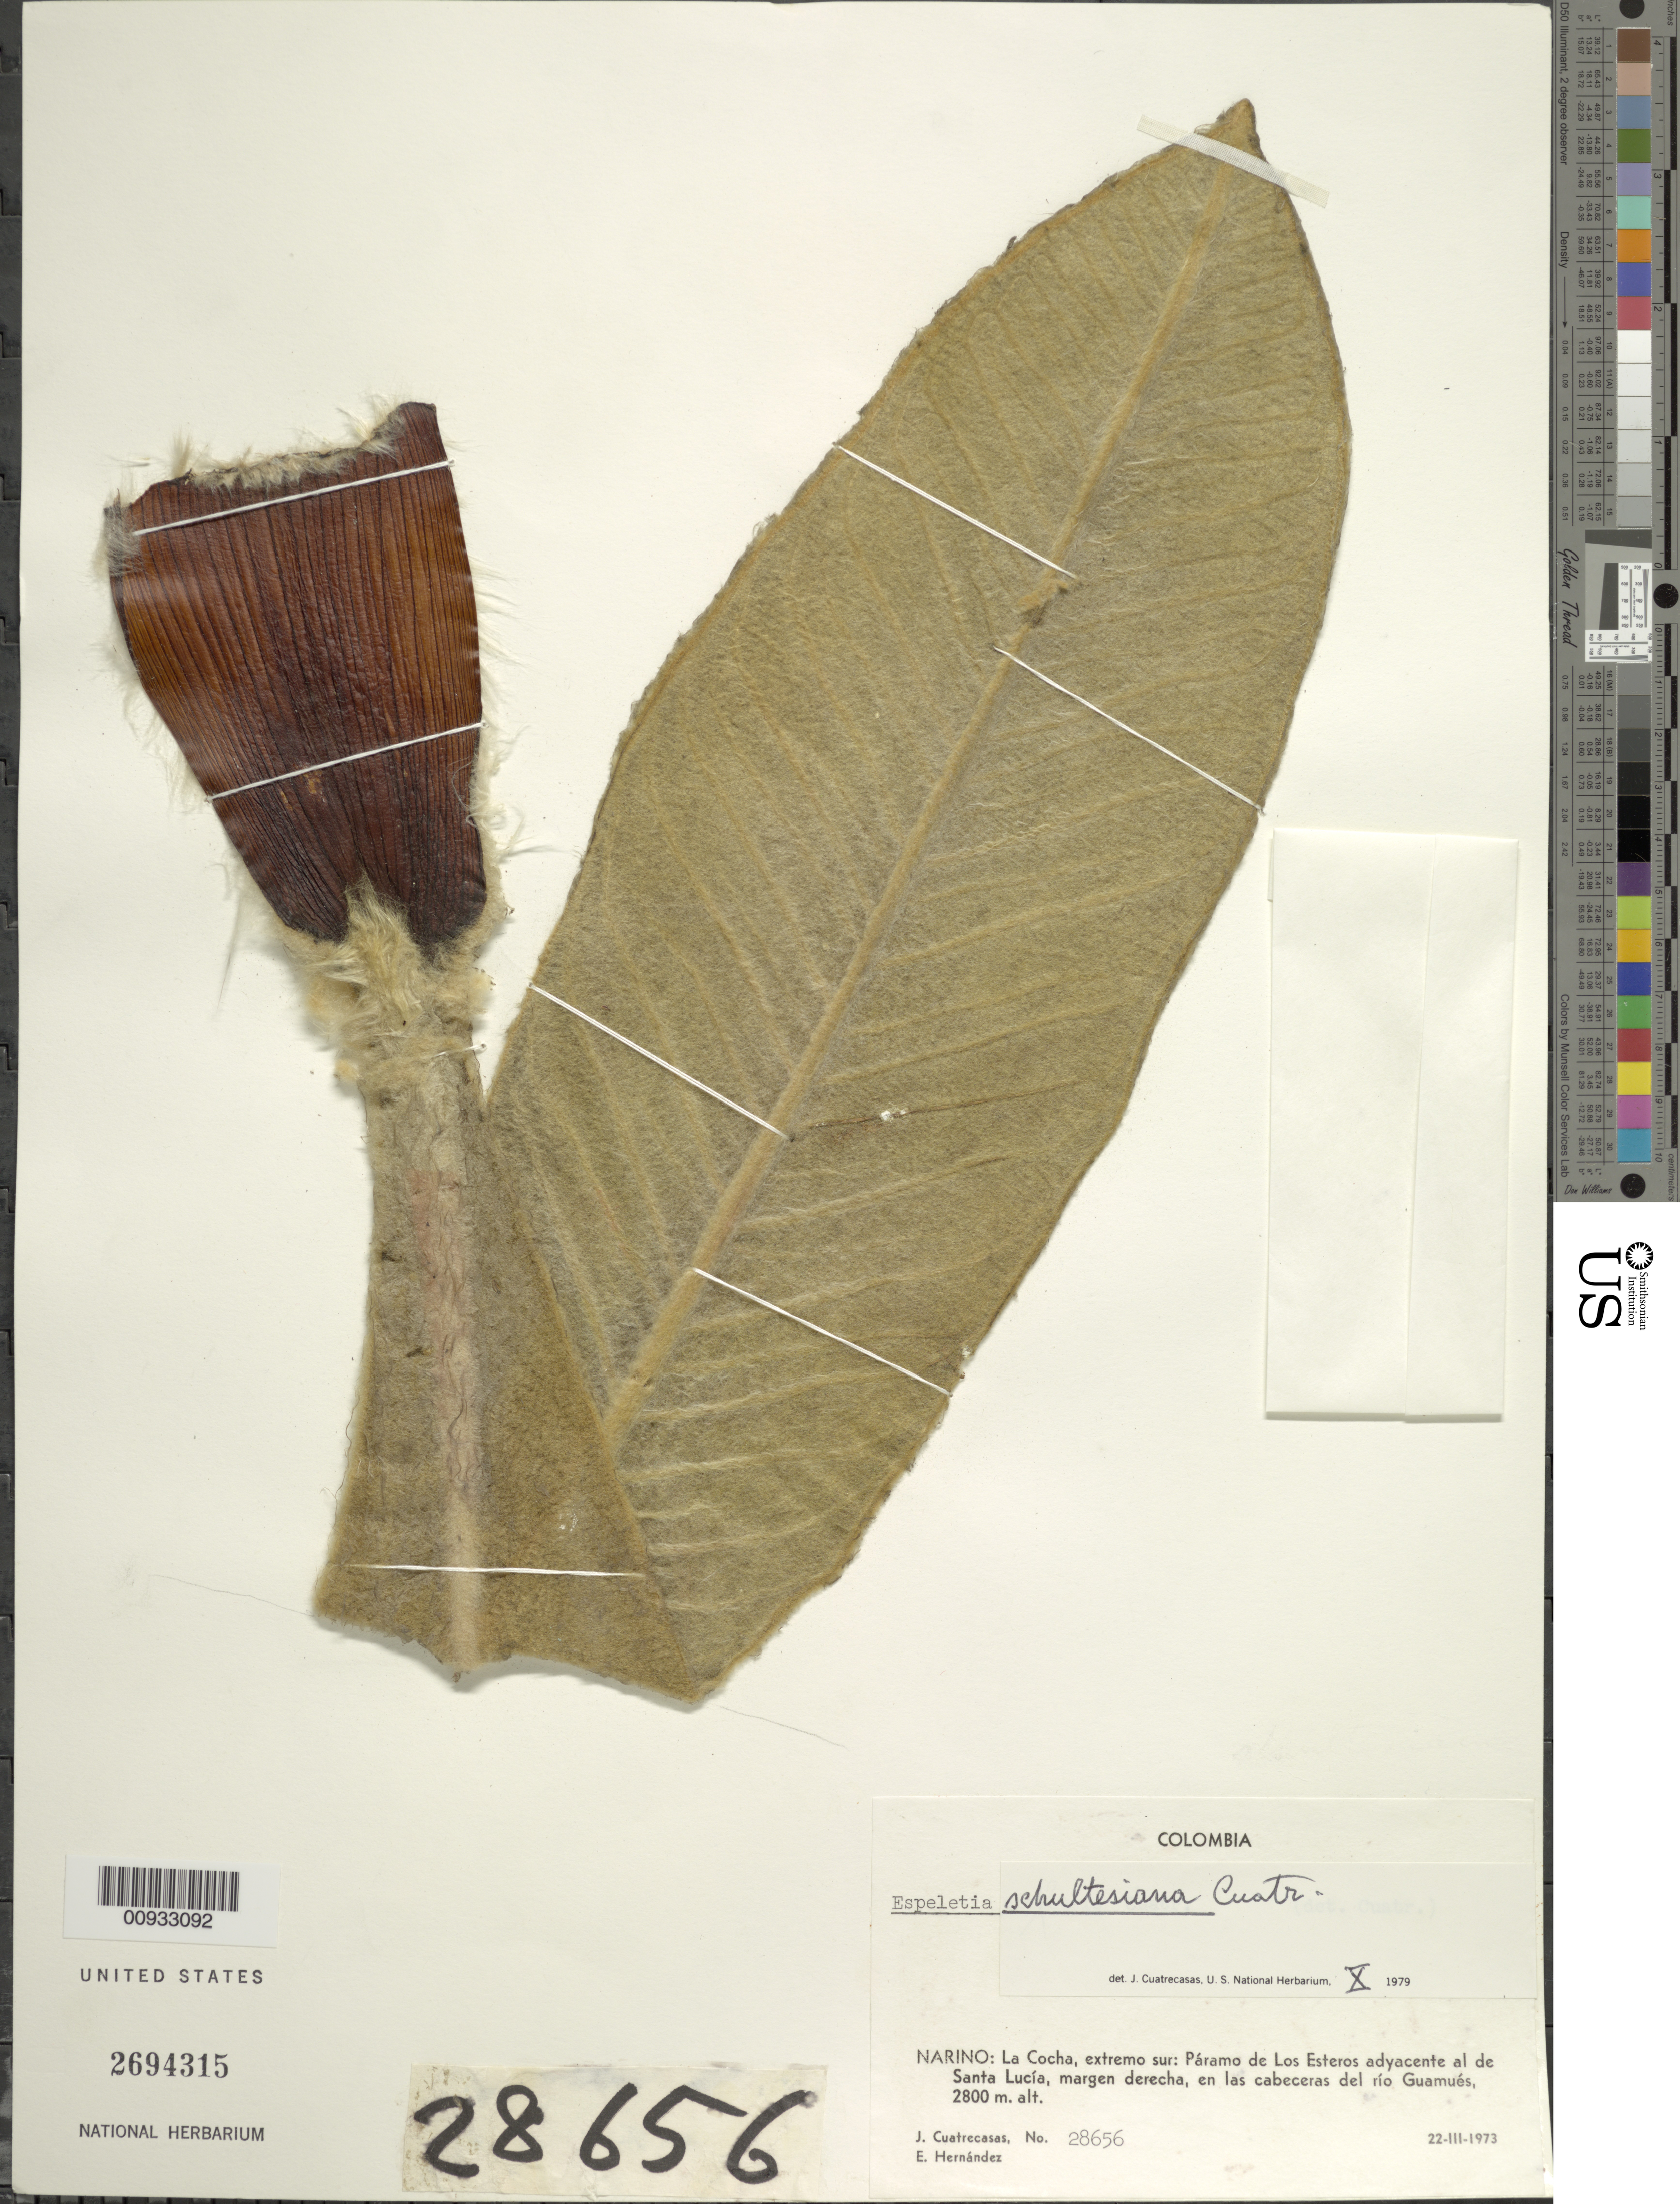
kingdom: Plantae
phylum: Tracheophyta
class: Magnoliopsida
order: Asterales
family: Asteraceae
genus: Espeletia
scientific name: Espeletia schultesiana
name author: Cuatrec.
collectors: J. Cuatrecasas & E. Hernández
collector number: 28656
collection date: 1973-03-22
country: Colombia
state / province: Nariño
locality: La Cocha, extremo sur, Paramo de Los Esteros adyacente al de Santa Lucia, margen derecha, en las cabeceras del rio Guamues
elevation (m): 2800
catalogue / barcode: US 2694315